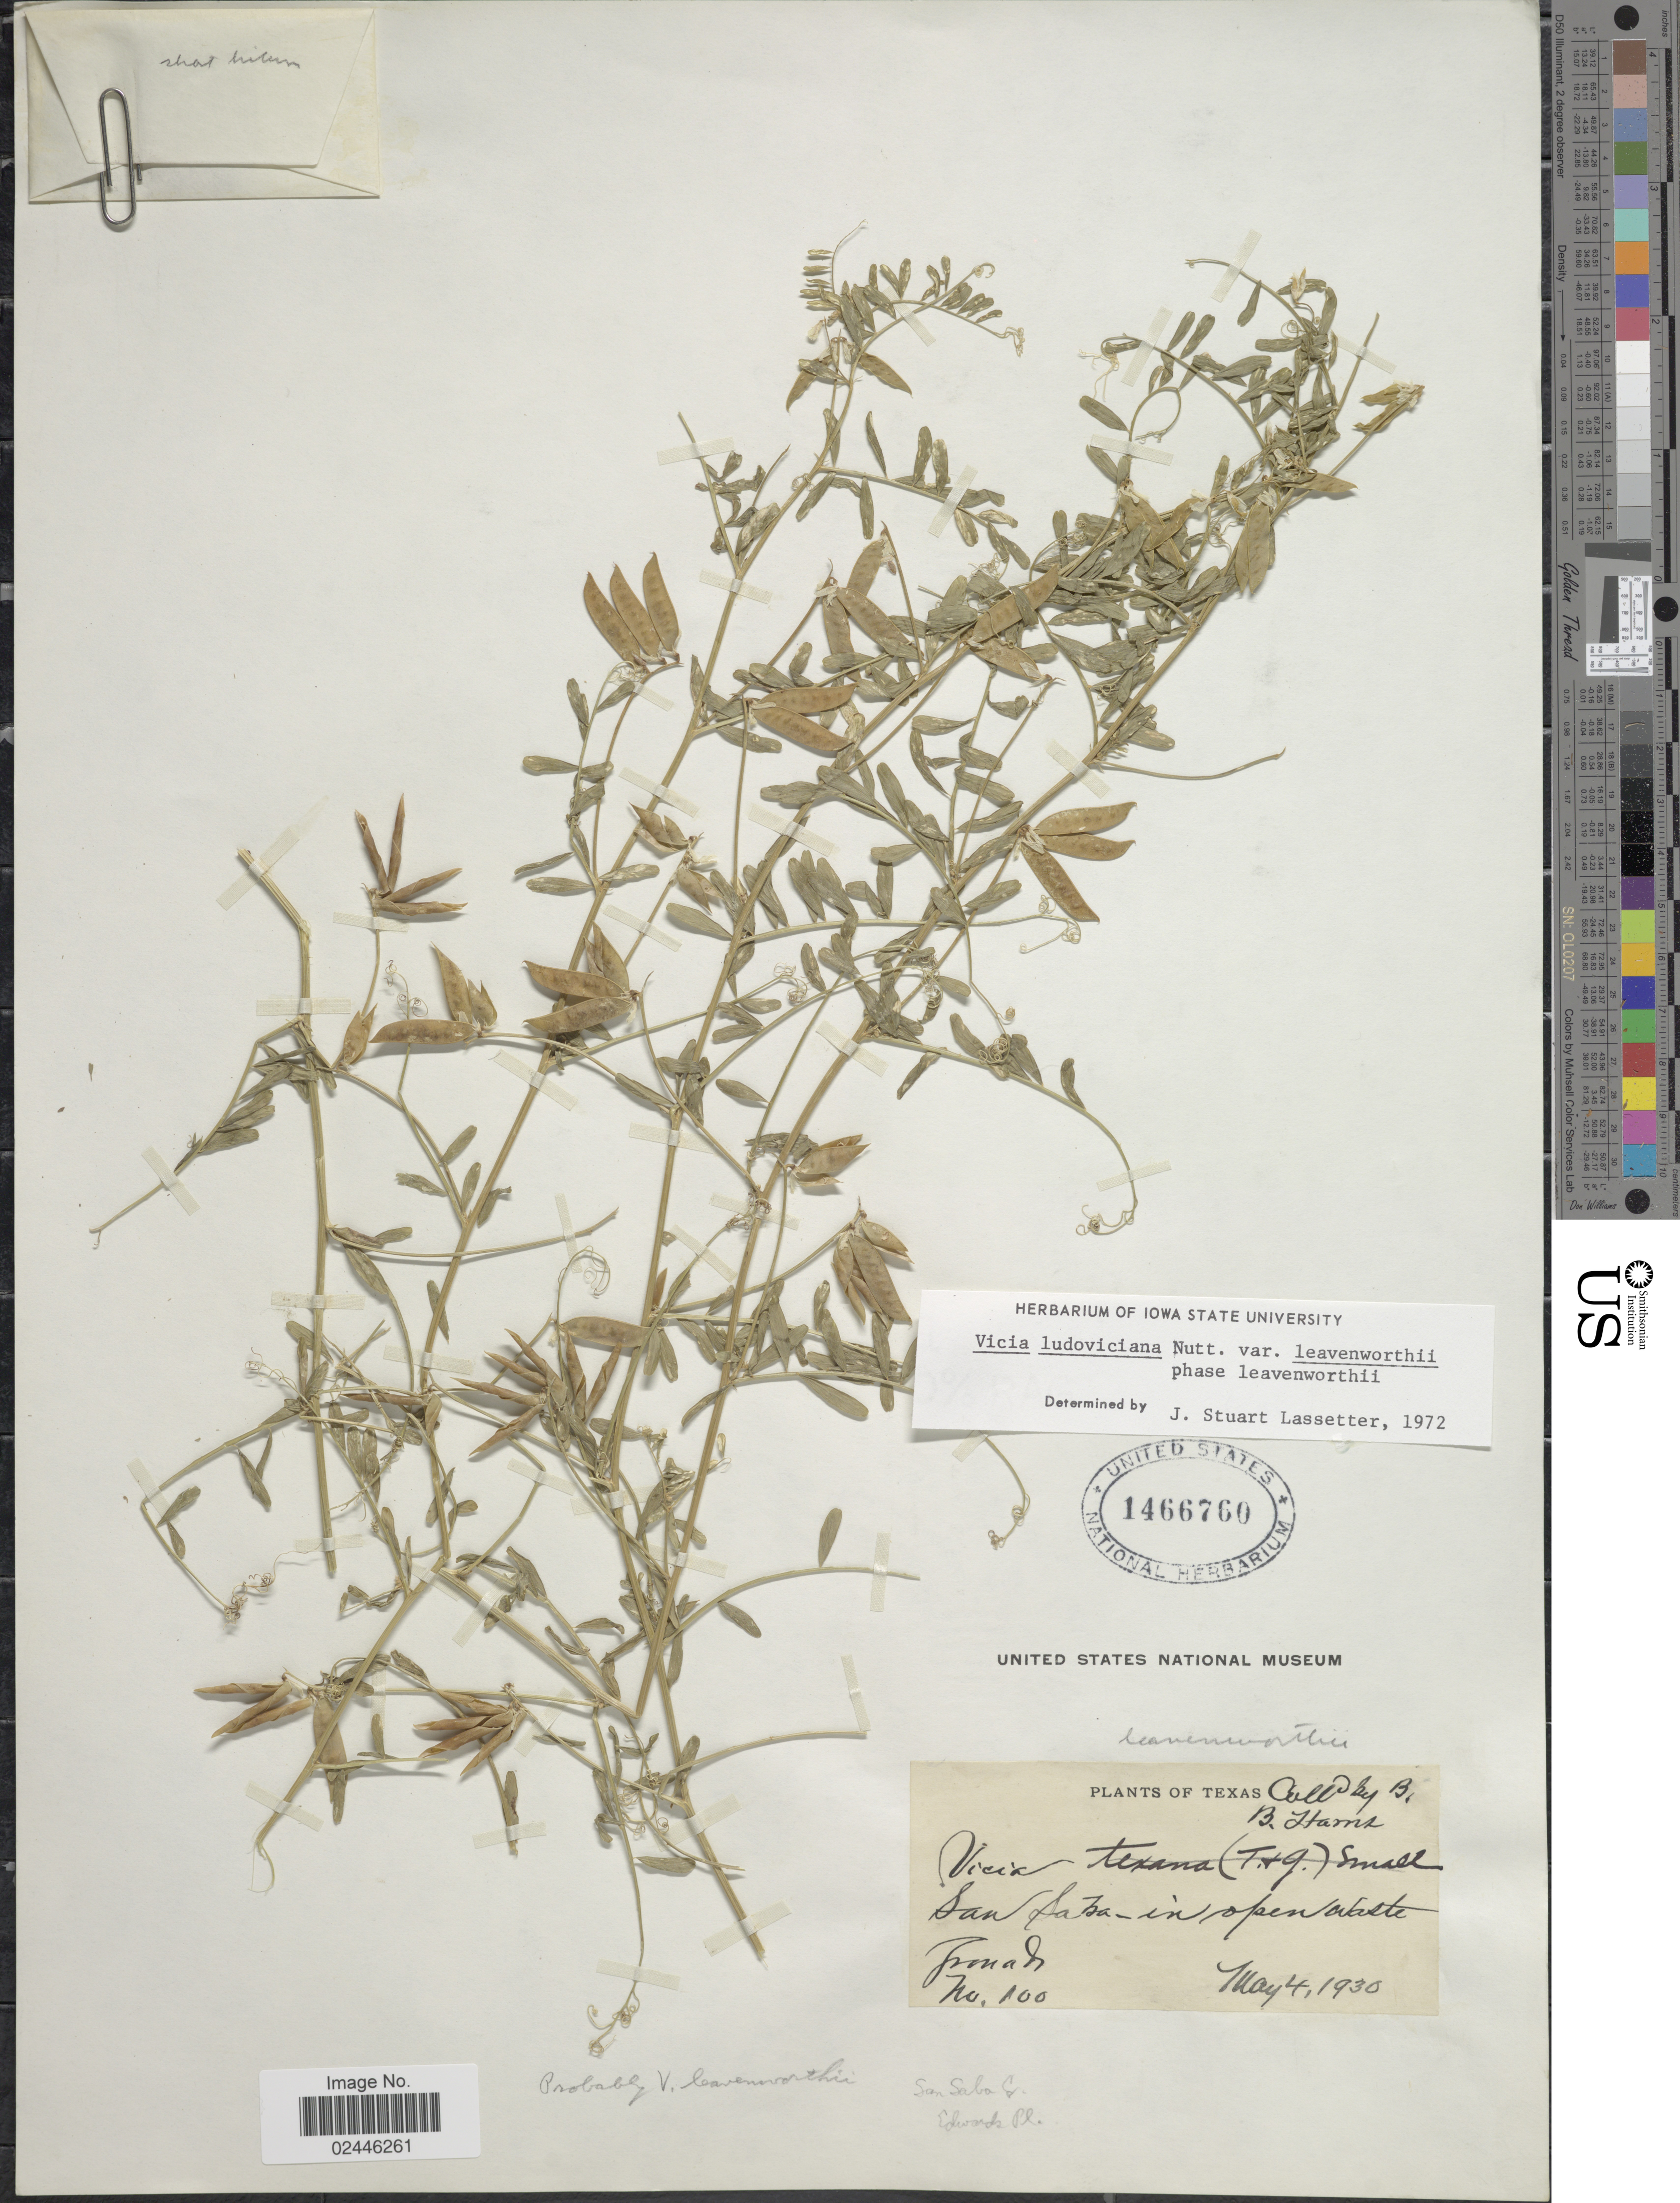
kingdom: Plantae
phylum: Tracheophyta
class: Magnoliopsida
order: Fabales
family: Fabaceae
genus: Vicia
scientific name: Vicia ludoviciana var. leavenworthii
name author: (Torr. & A. Gray) Broich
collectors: B. B. Harris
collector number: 100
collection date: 1930-05-04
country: United States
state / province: Texas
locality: San Saba in open waste, San Saba Co. Edwards Pl.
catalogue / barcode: US 1466760